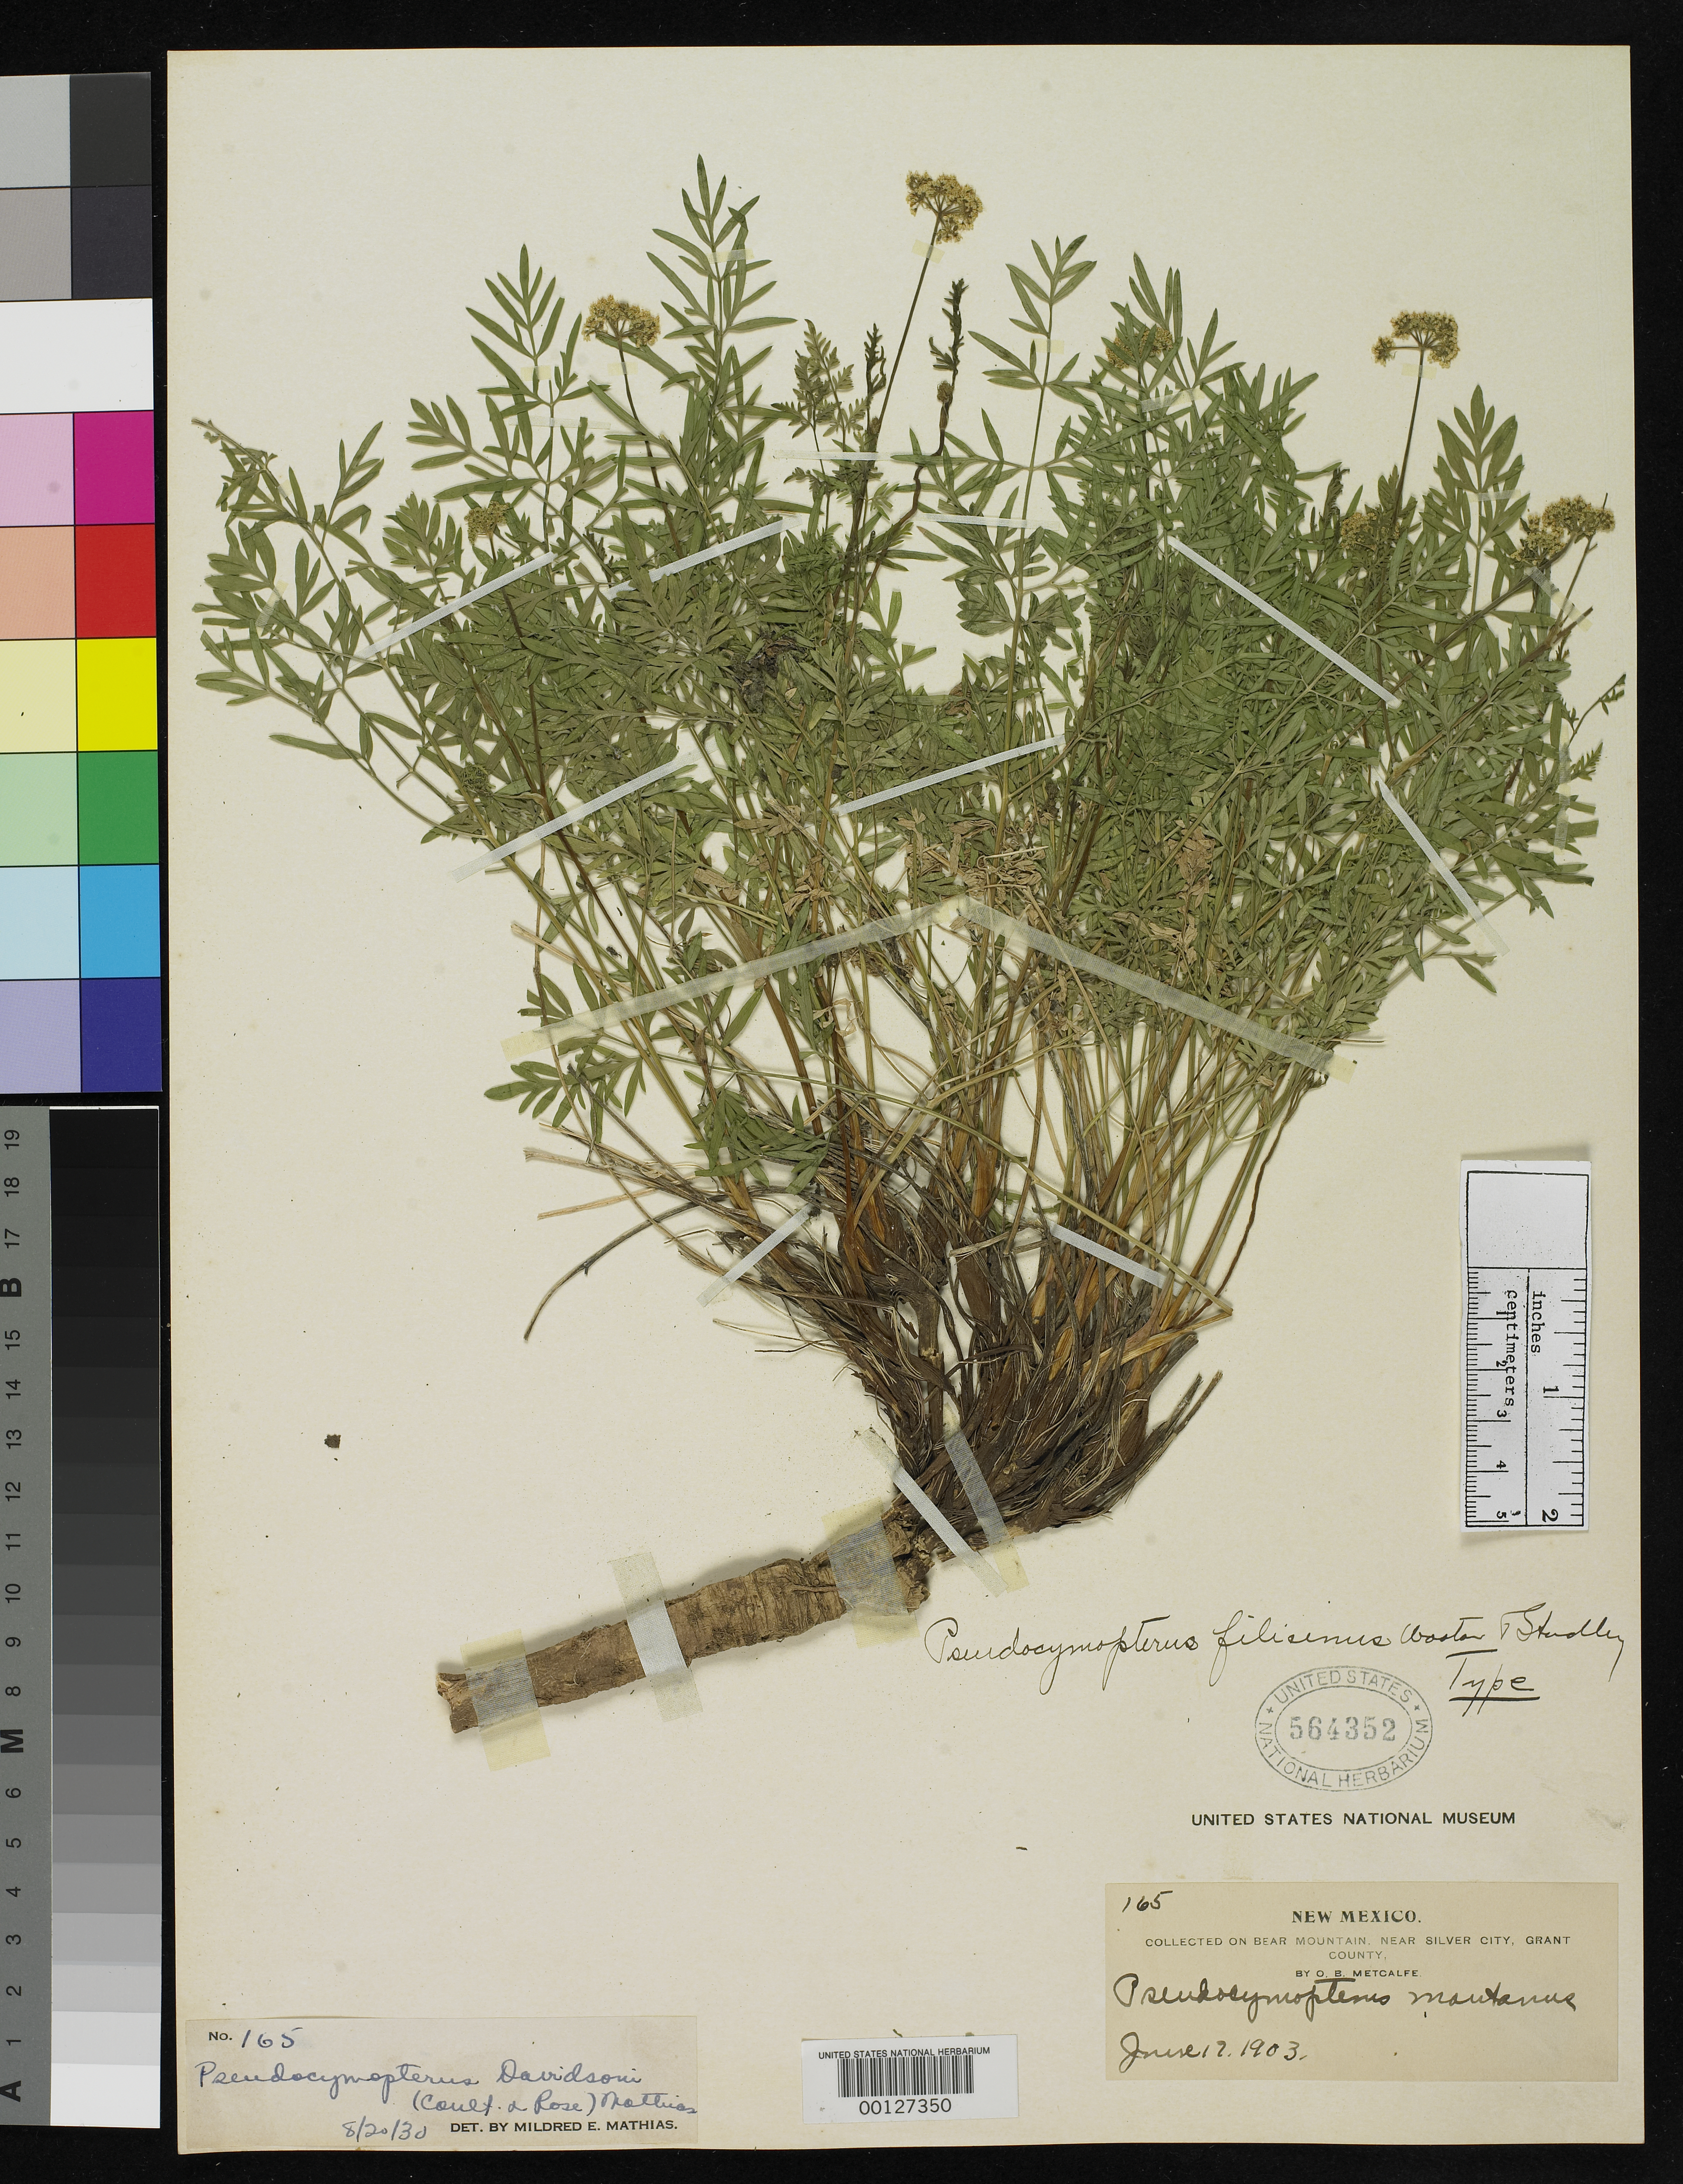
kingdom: Plantae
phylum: Tracheophyta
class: Magnoliopsida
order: Apiales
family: Apiaceae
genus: Pseudocymopterus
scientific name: Pseudocymopterus filicinus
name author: Wooton & Standl.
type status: Holotype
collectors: O. B. Metcalfe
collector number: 165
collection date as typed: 17 Jun 1903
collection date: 1903-06-17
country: United States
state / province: New Mexico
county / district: Grant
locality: Bear Mt. near Silver City.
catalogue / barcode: US 564352